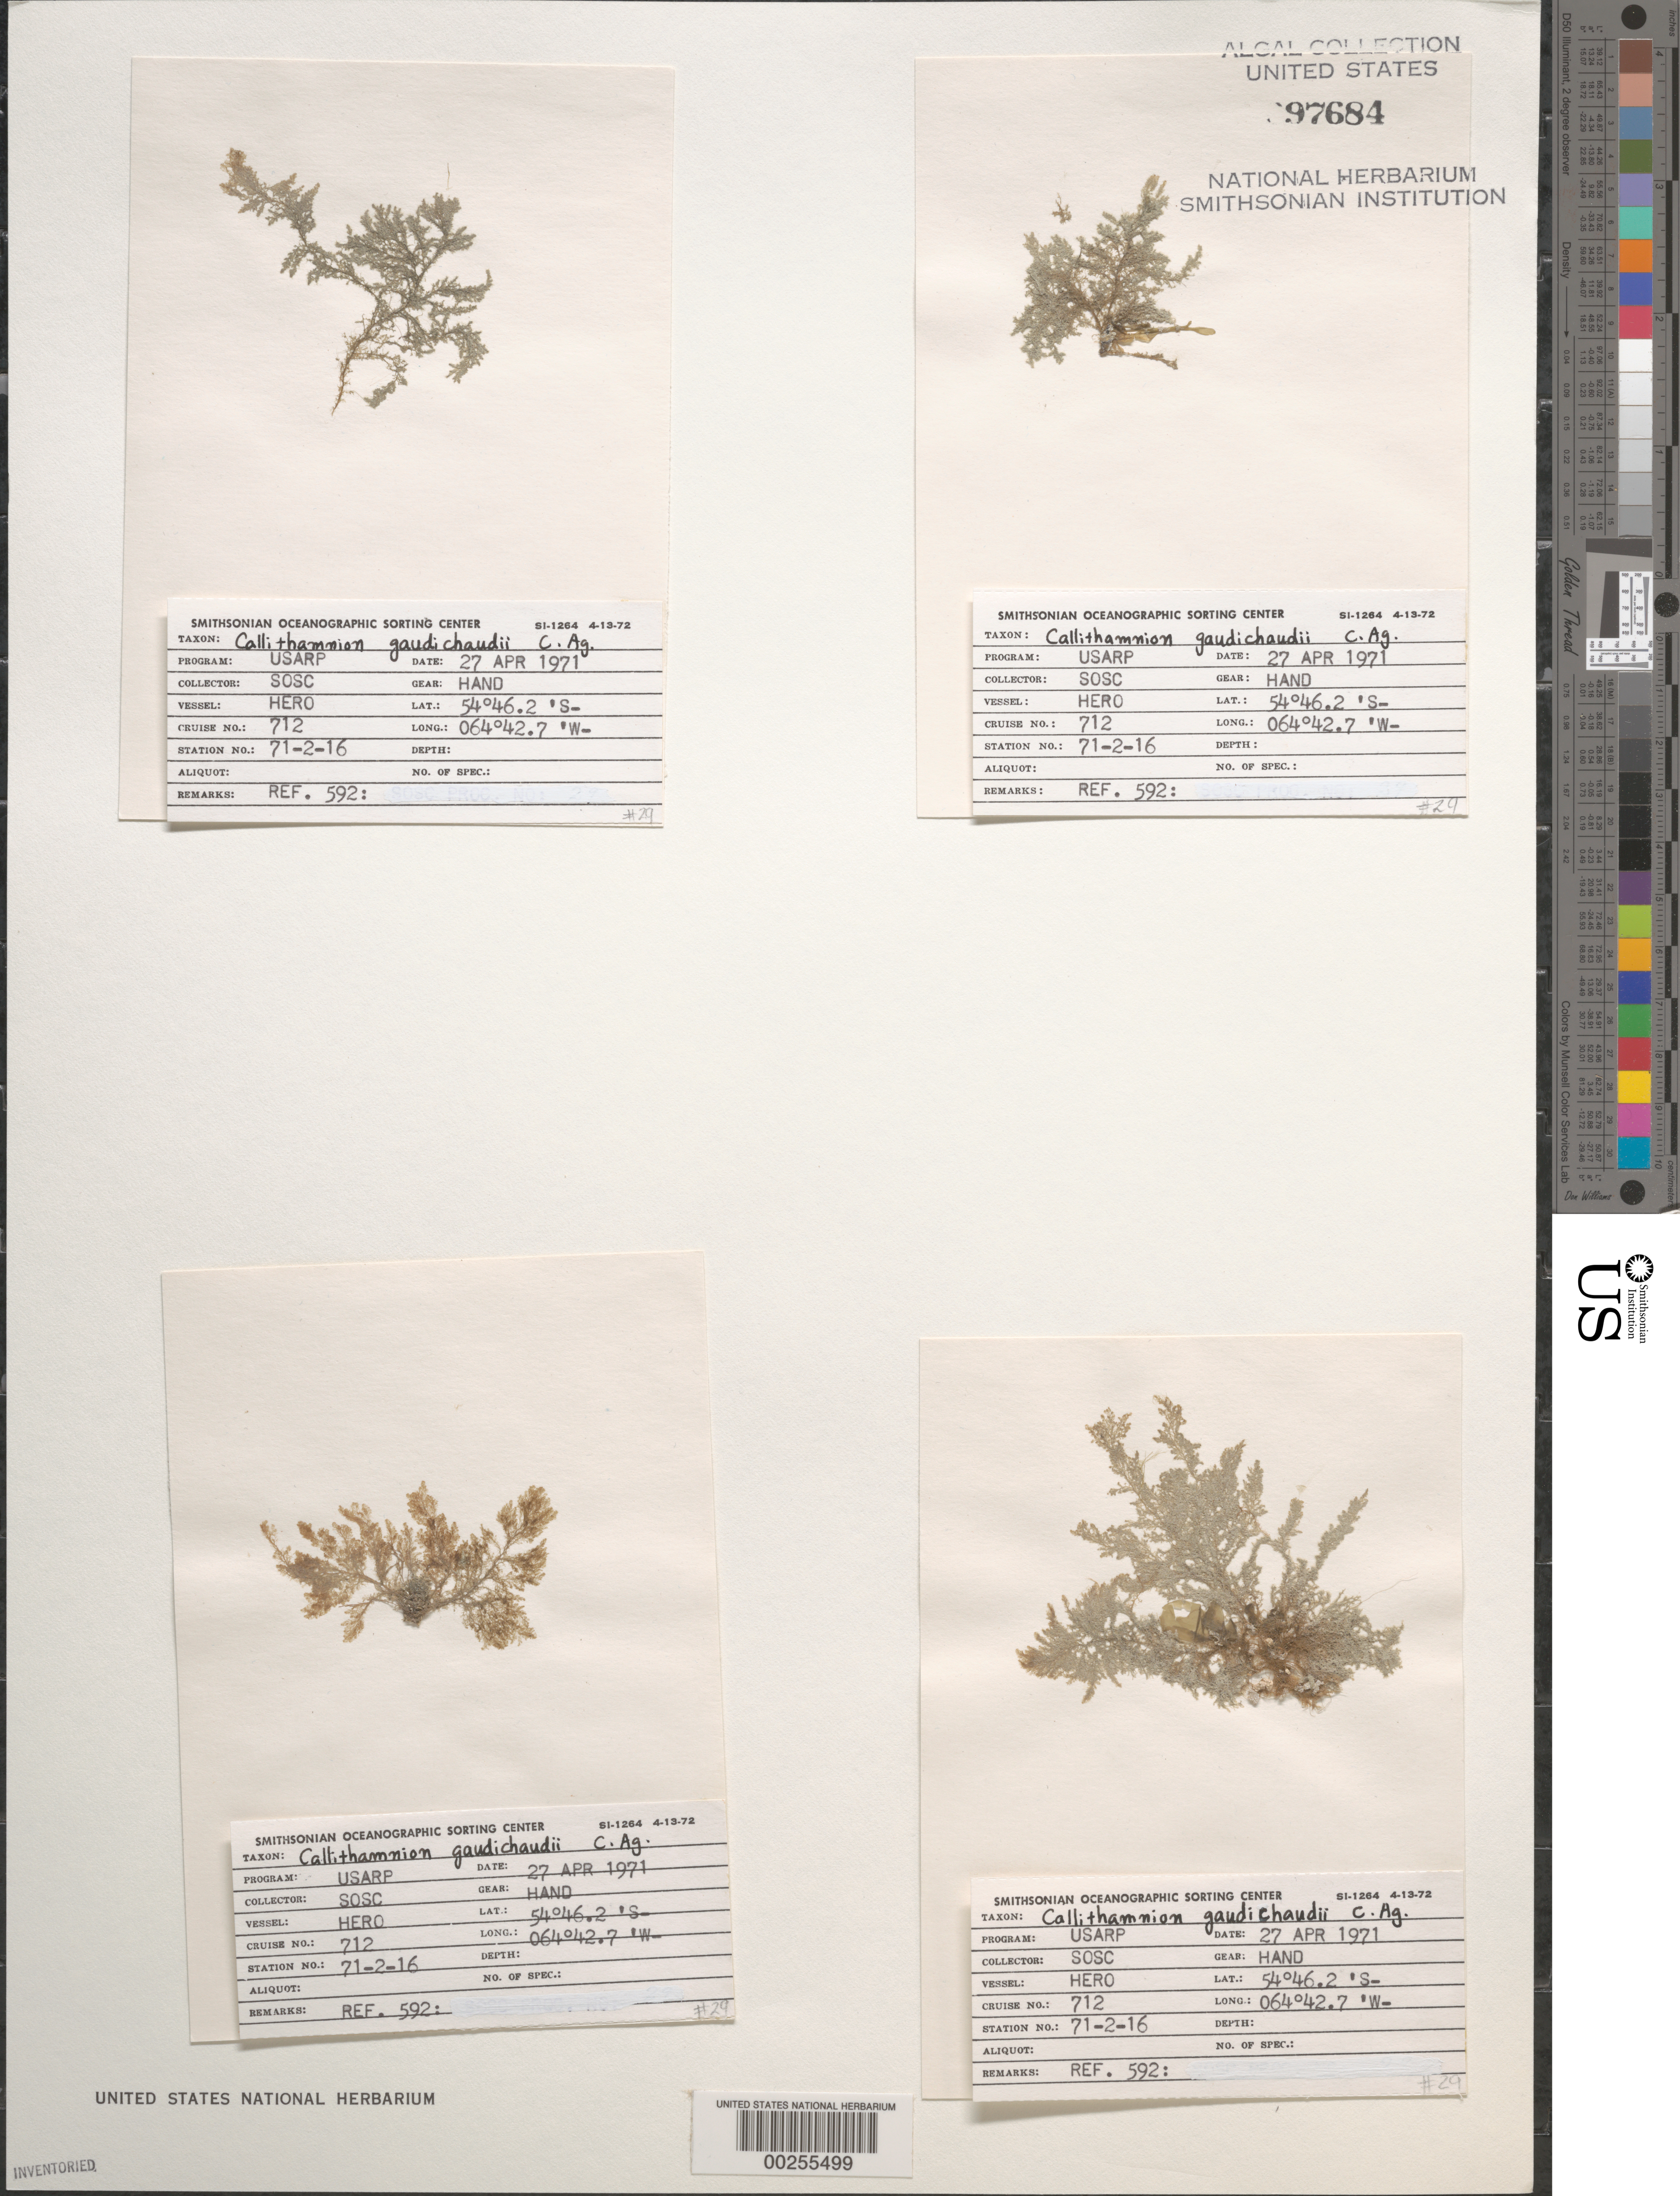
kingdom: Plantae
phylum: Rhodophyta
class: Florideophyceae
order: Ceramiales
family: Callithamniaceae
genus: Callithamnion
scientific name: Callithamnion gaudichaudii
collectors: SOSC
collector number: Station 71-2-16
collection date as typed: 27 Apr 1971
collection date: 1971-04-27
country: Argentina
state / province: Tierra del Fuego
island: Isla de los Estados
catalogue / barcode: US 97684